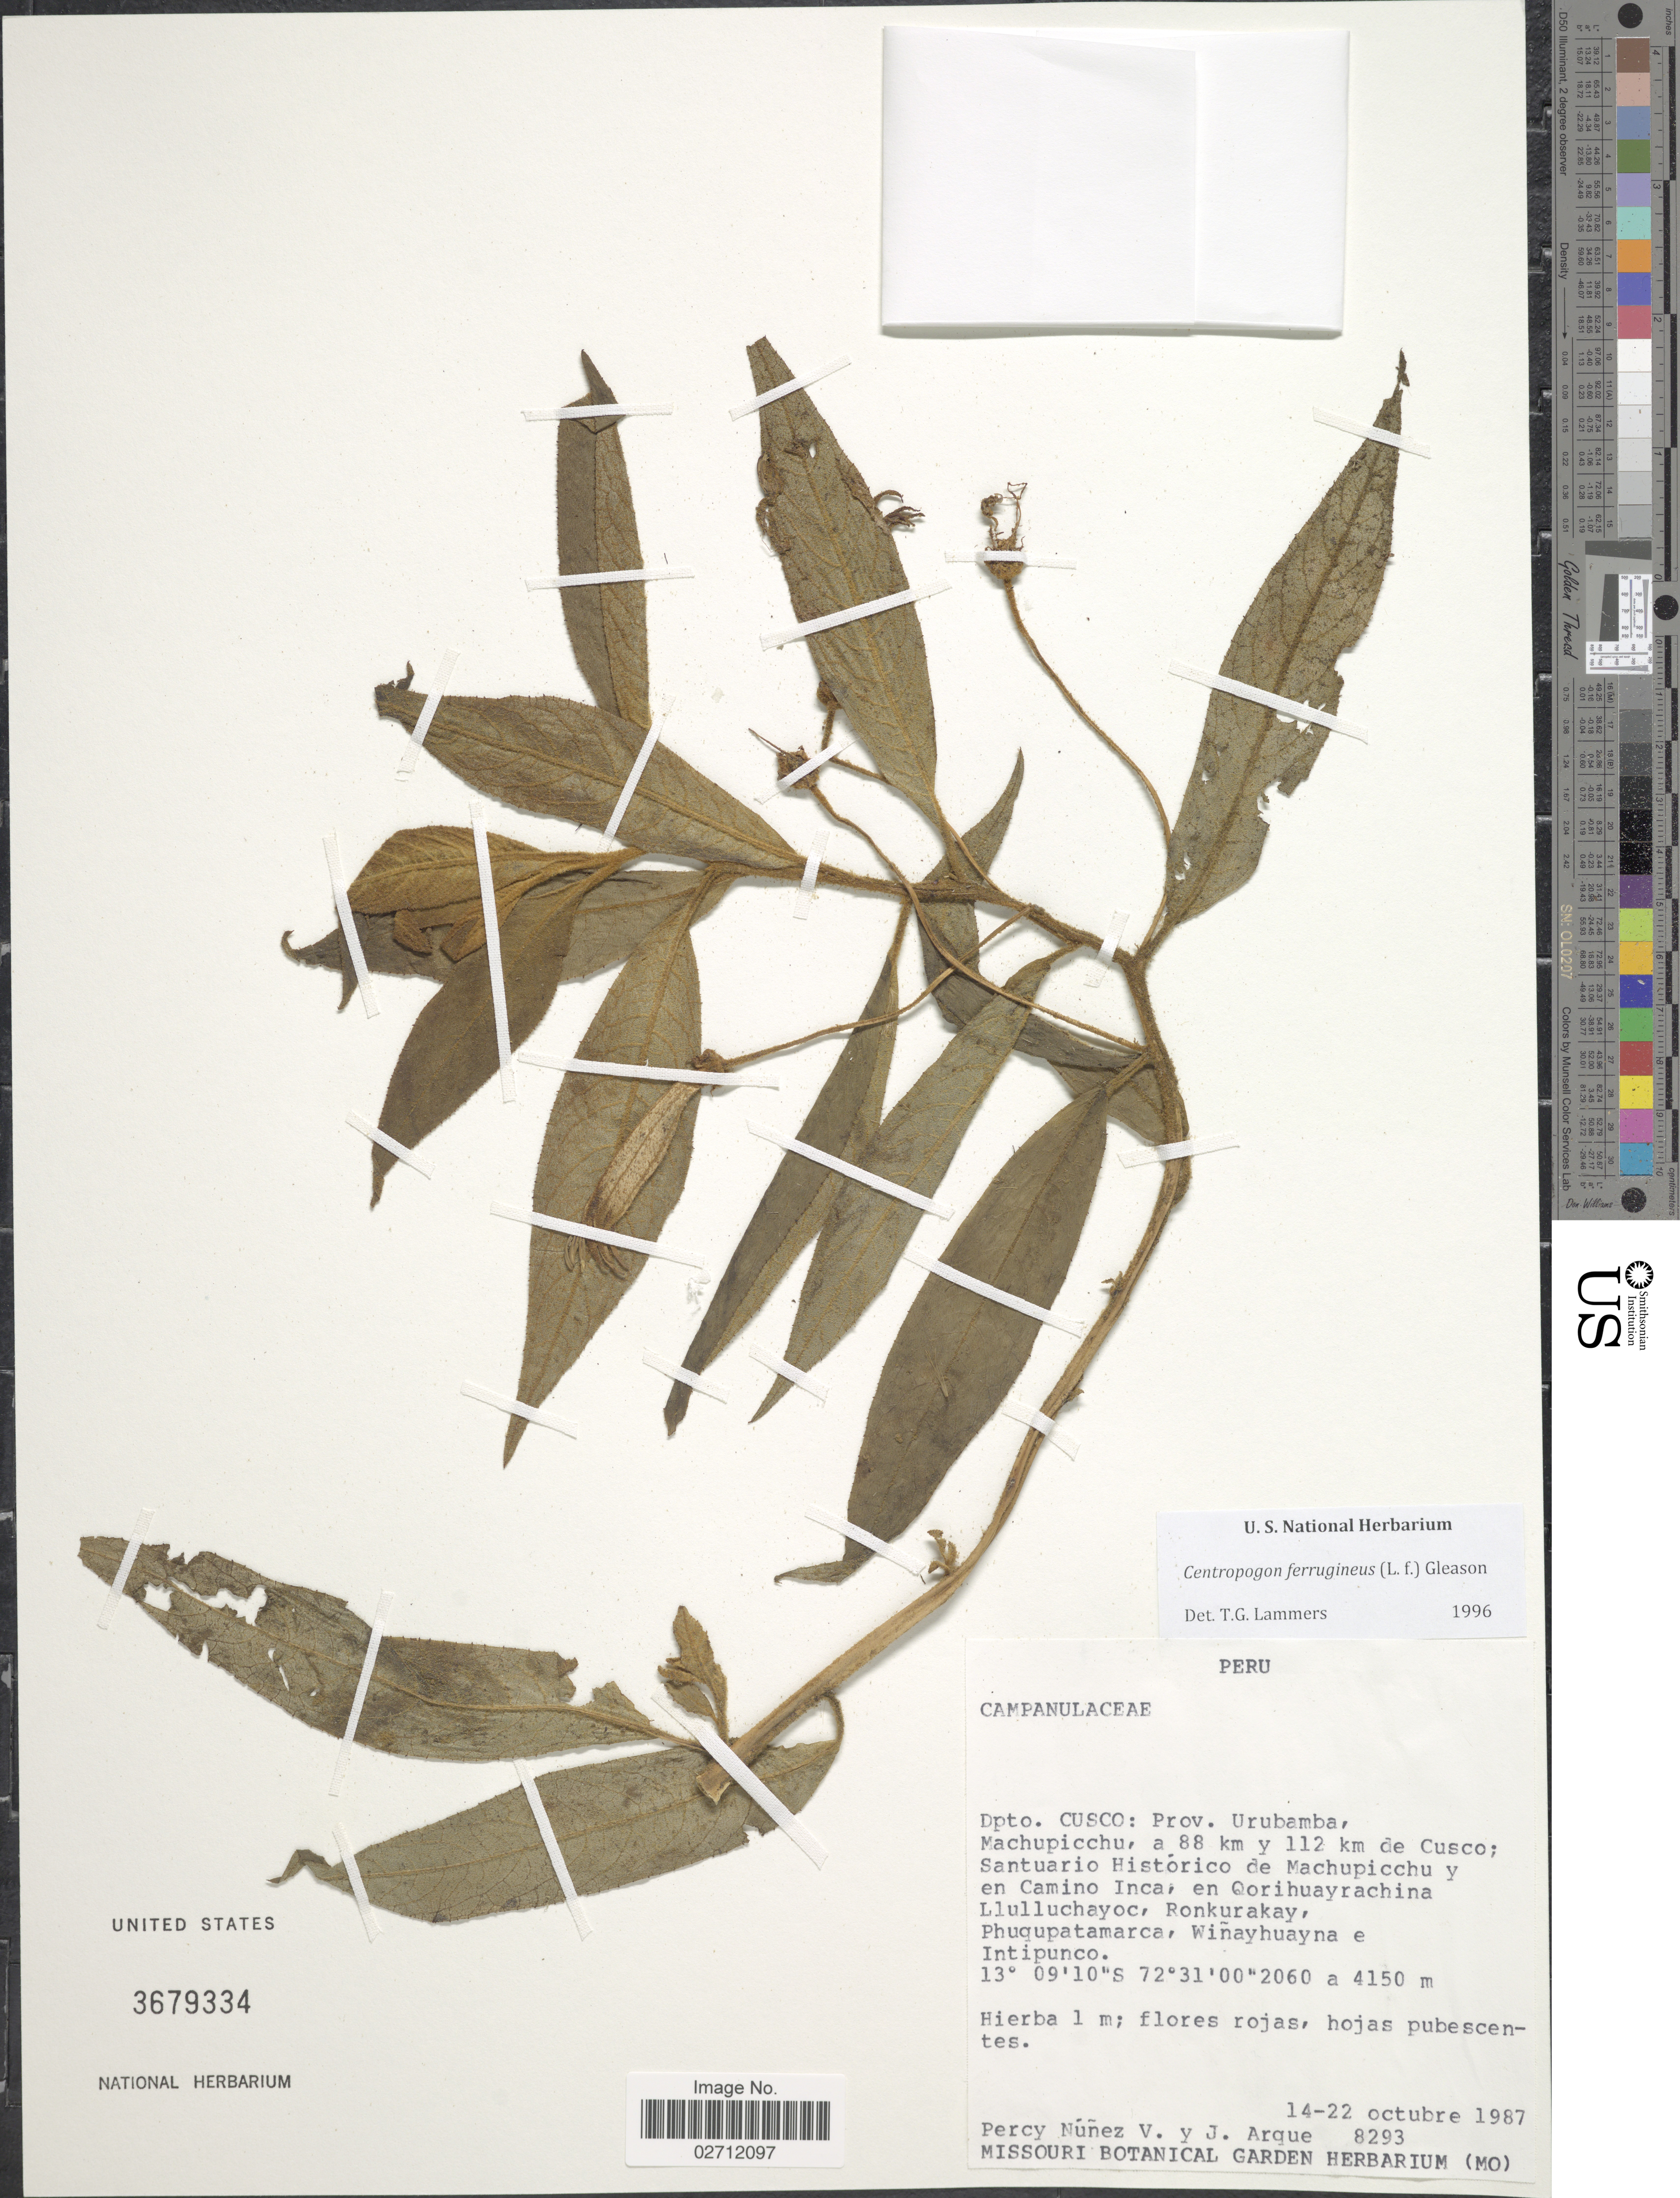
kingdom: Plantae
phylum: Tracheophyta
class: Magnoliopsida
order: Asterales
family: Campanulaceae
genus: Centropogon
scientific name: Centropogon ferrugineus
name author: (L. f.) Gleason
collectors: P. Nuñez V. & J. Arque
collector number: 8293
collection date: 1987-10-14/1987-10-22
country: Peru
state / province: Cusco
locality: Prov. Urubamba, Machupicchu, a 88 km y 112 km de Cusco; Santuario Historico de Machupicchu y en Camino Inca, en Qorihuayrachina Llulluchayoc, Ronkurakay, Phuqupatamarca, Winayhuayna e Intipunco.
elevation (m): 2060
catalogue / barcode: US 3679334